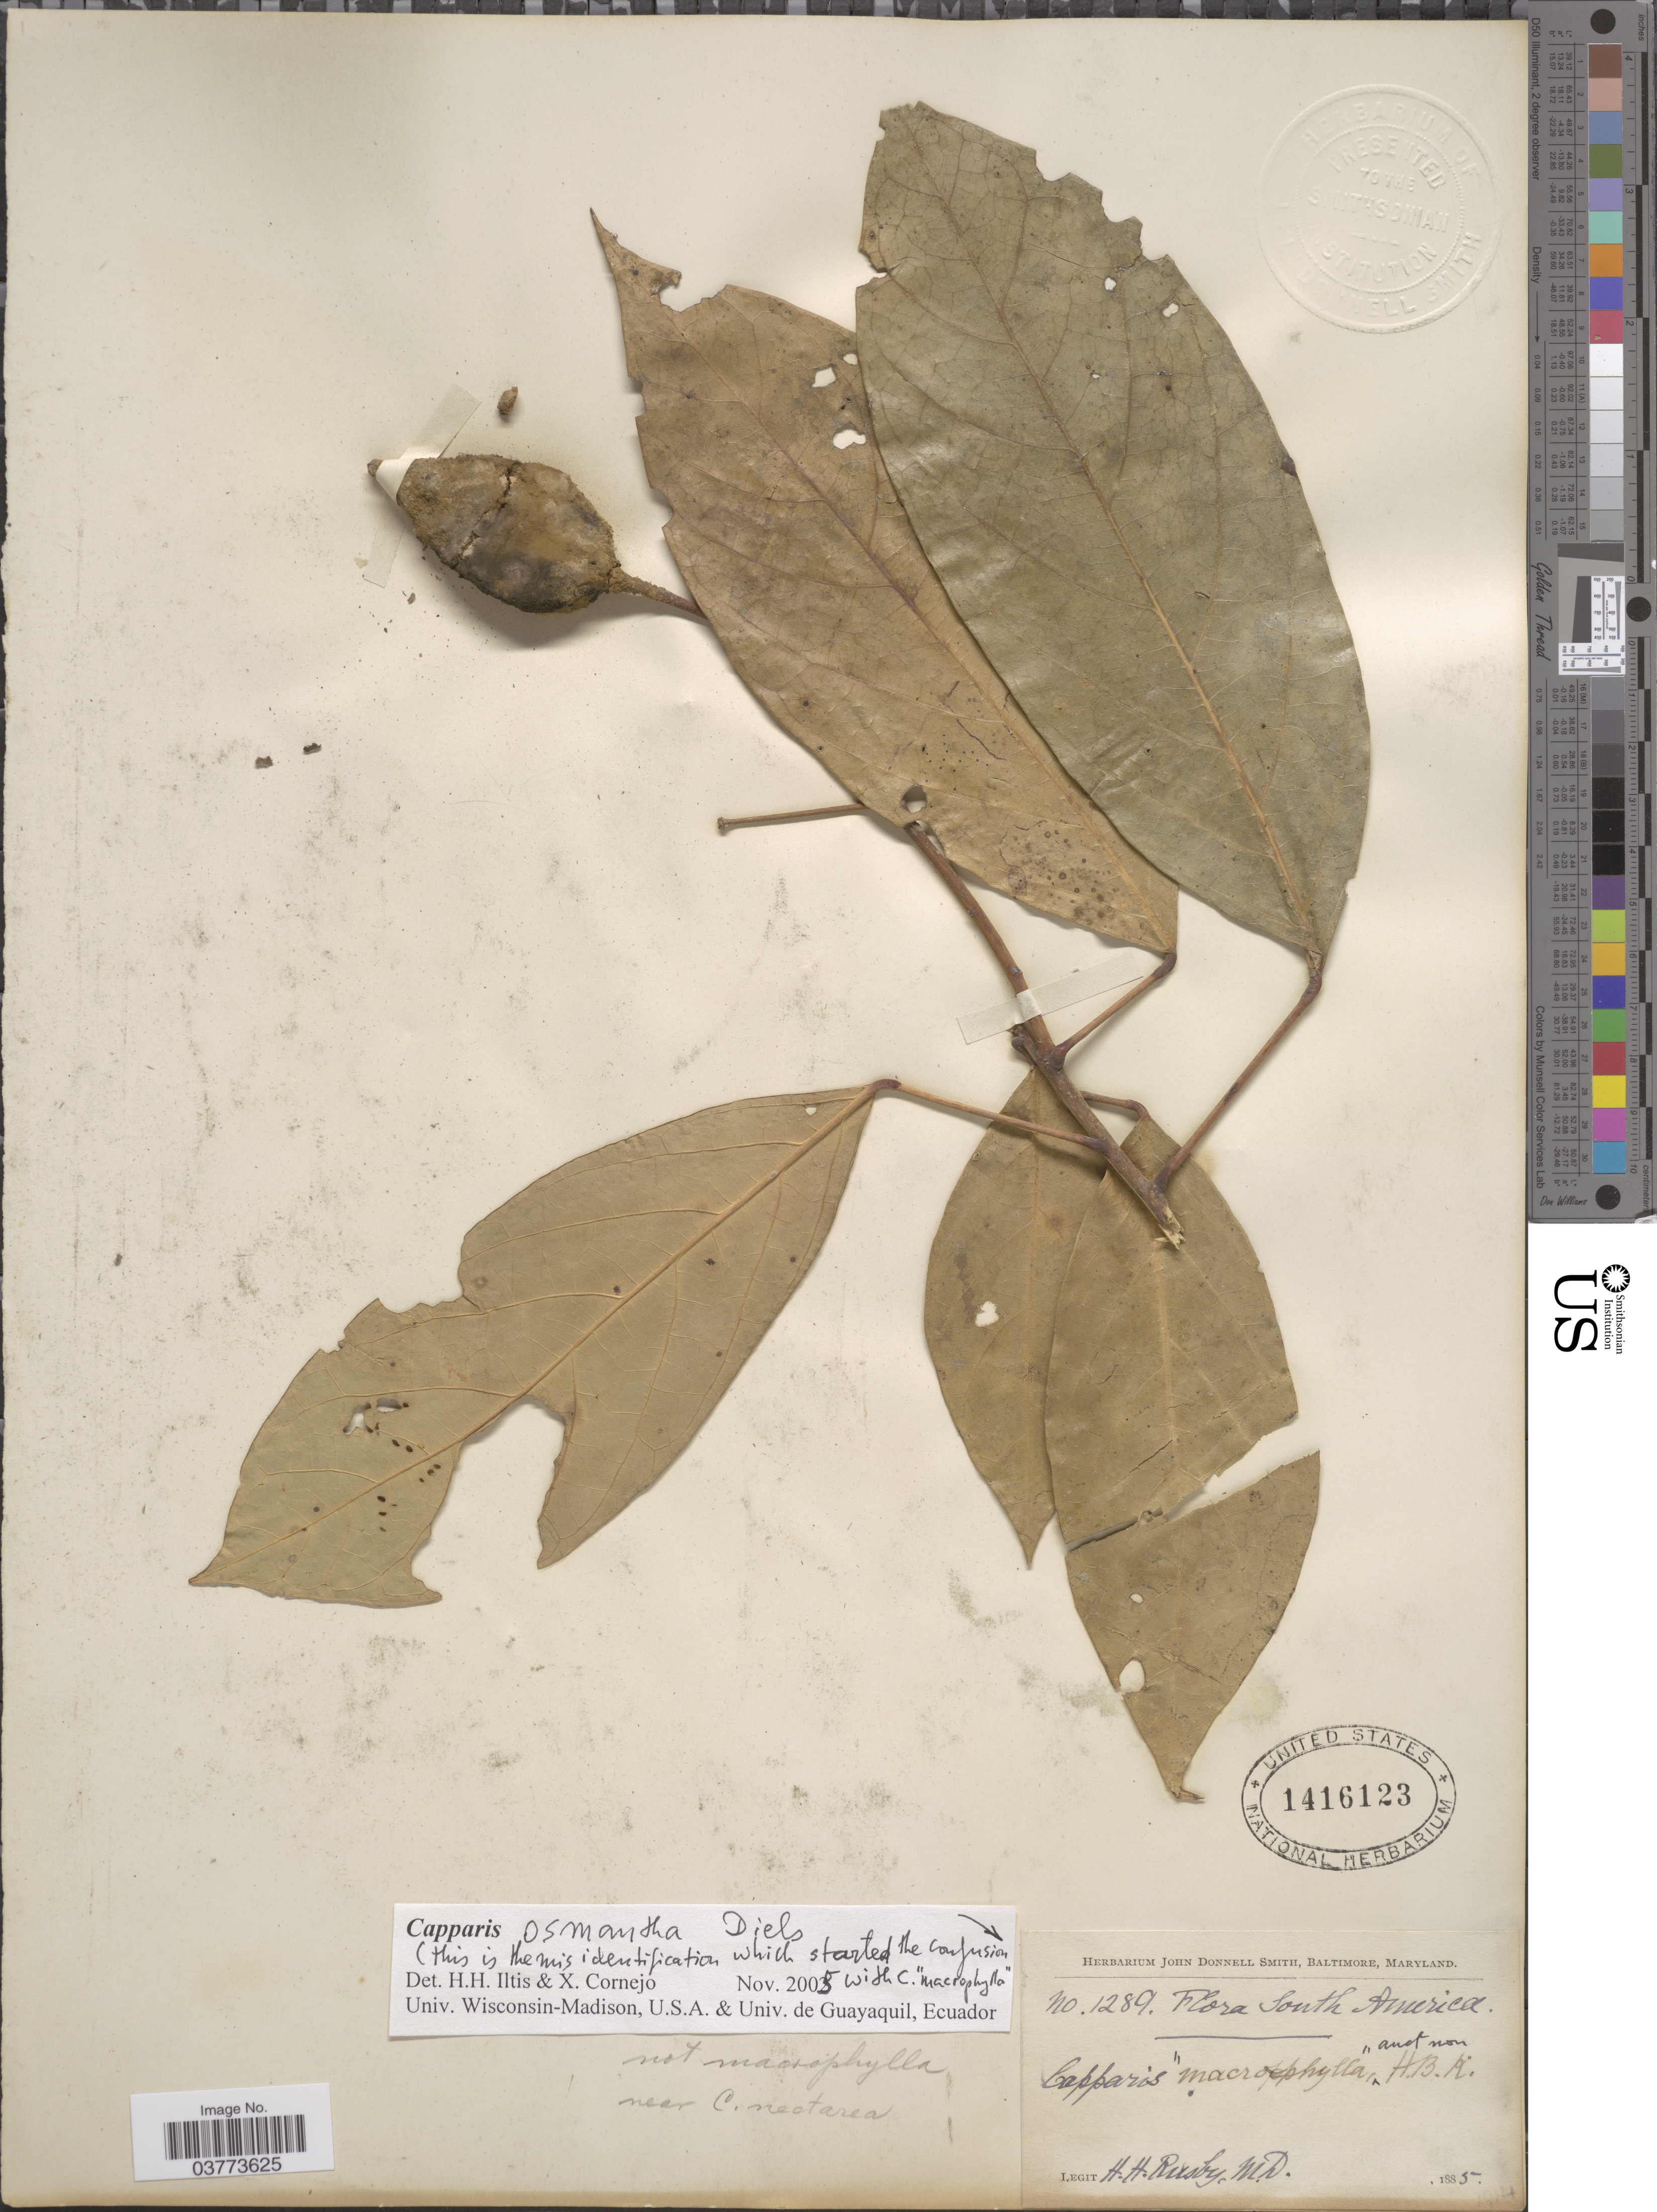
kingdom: Plantae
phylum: Tracheophyta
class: Magnoliopsida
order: Brassicales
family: Capparaceae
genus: Capparidastrum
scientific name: Capparidastrum osmanthum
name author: (Diels) Cornejo & Iltis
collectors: H. H. Rusby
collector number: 1289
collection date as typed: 1885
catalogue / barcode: US 1416123